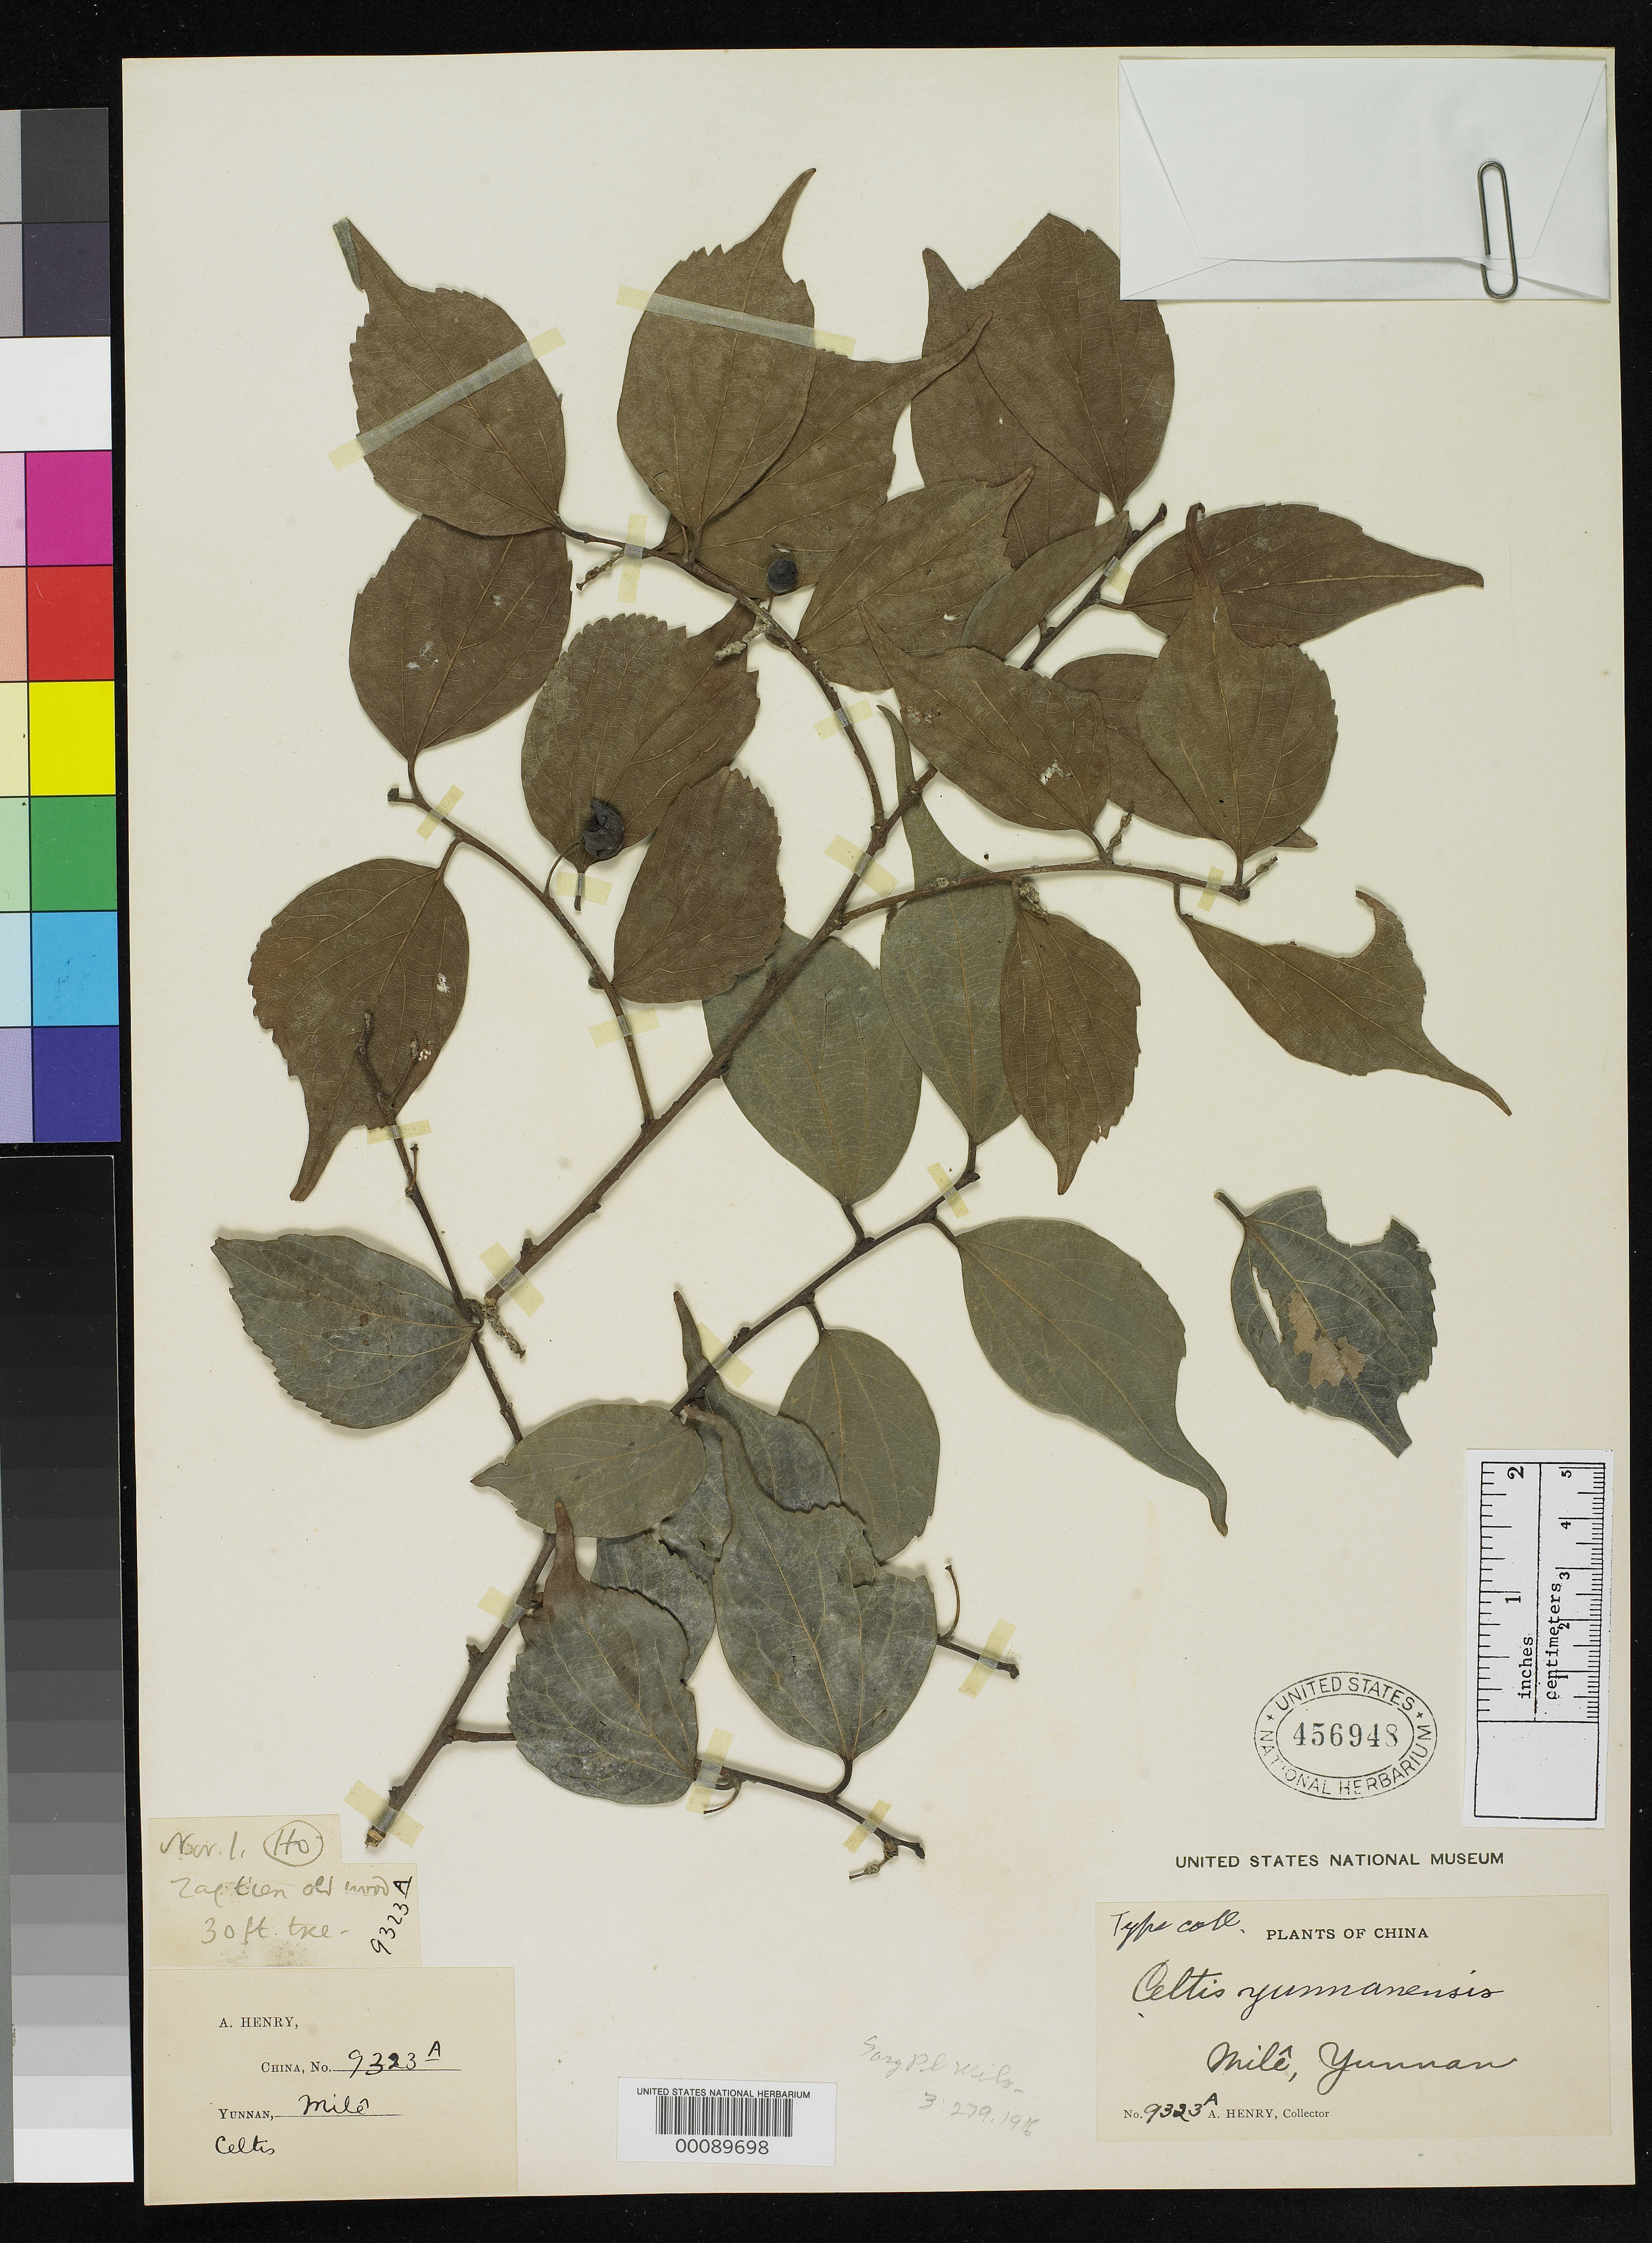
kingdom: Plantae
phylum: Tracheophyta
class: Magnoliopsida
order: Rosales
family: Cannabaceae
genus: Celtis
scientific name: Celtis yunnanensis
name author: C.K. Schneid. in Sarg.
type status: Isotype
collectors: A. Henry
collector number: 9323 A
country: China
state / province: Yunnan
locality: Mile.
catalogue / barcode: US 456948